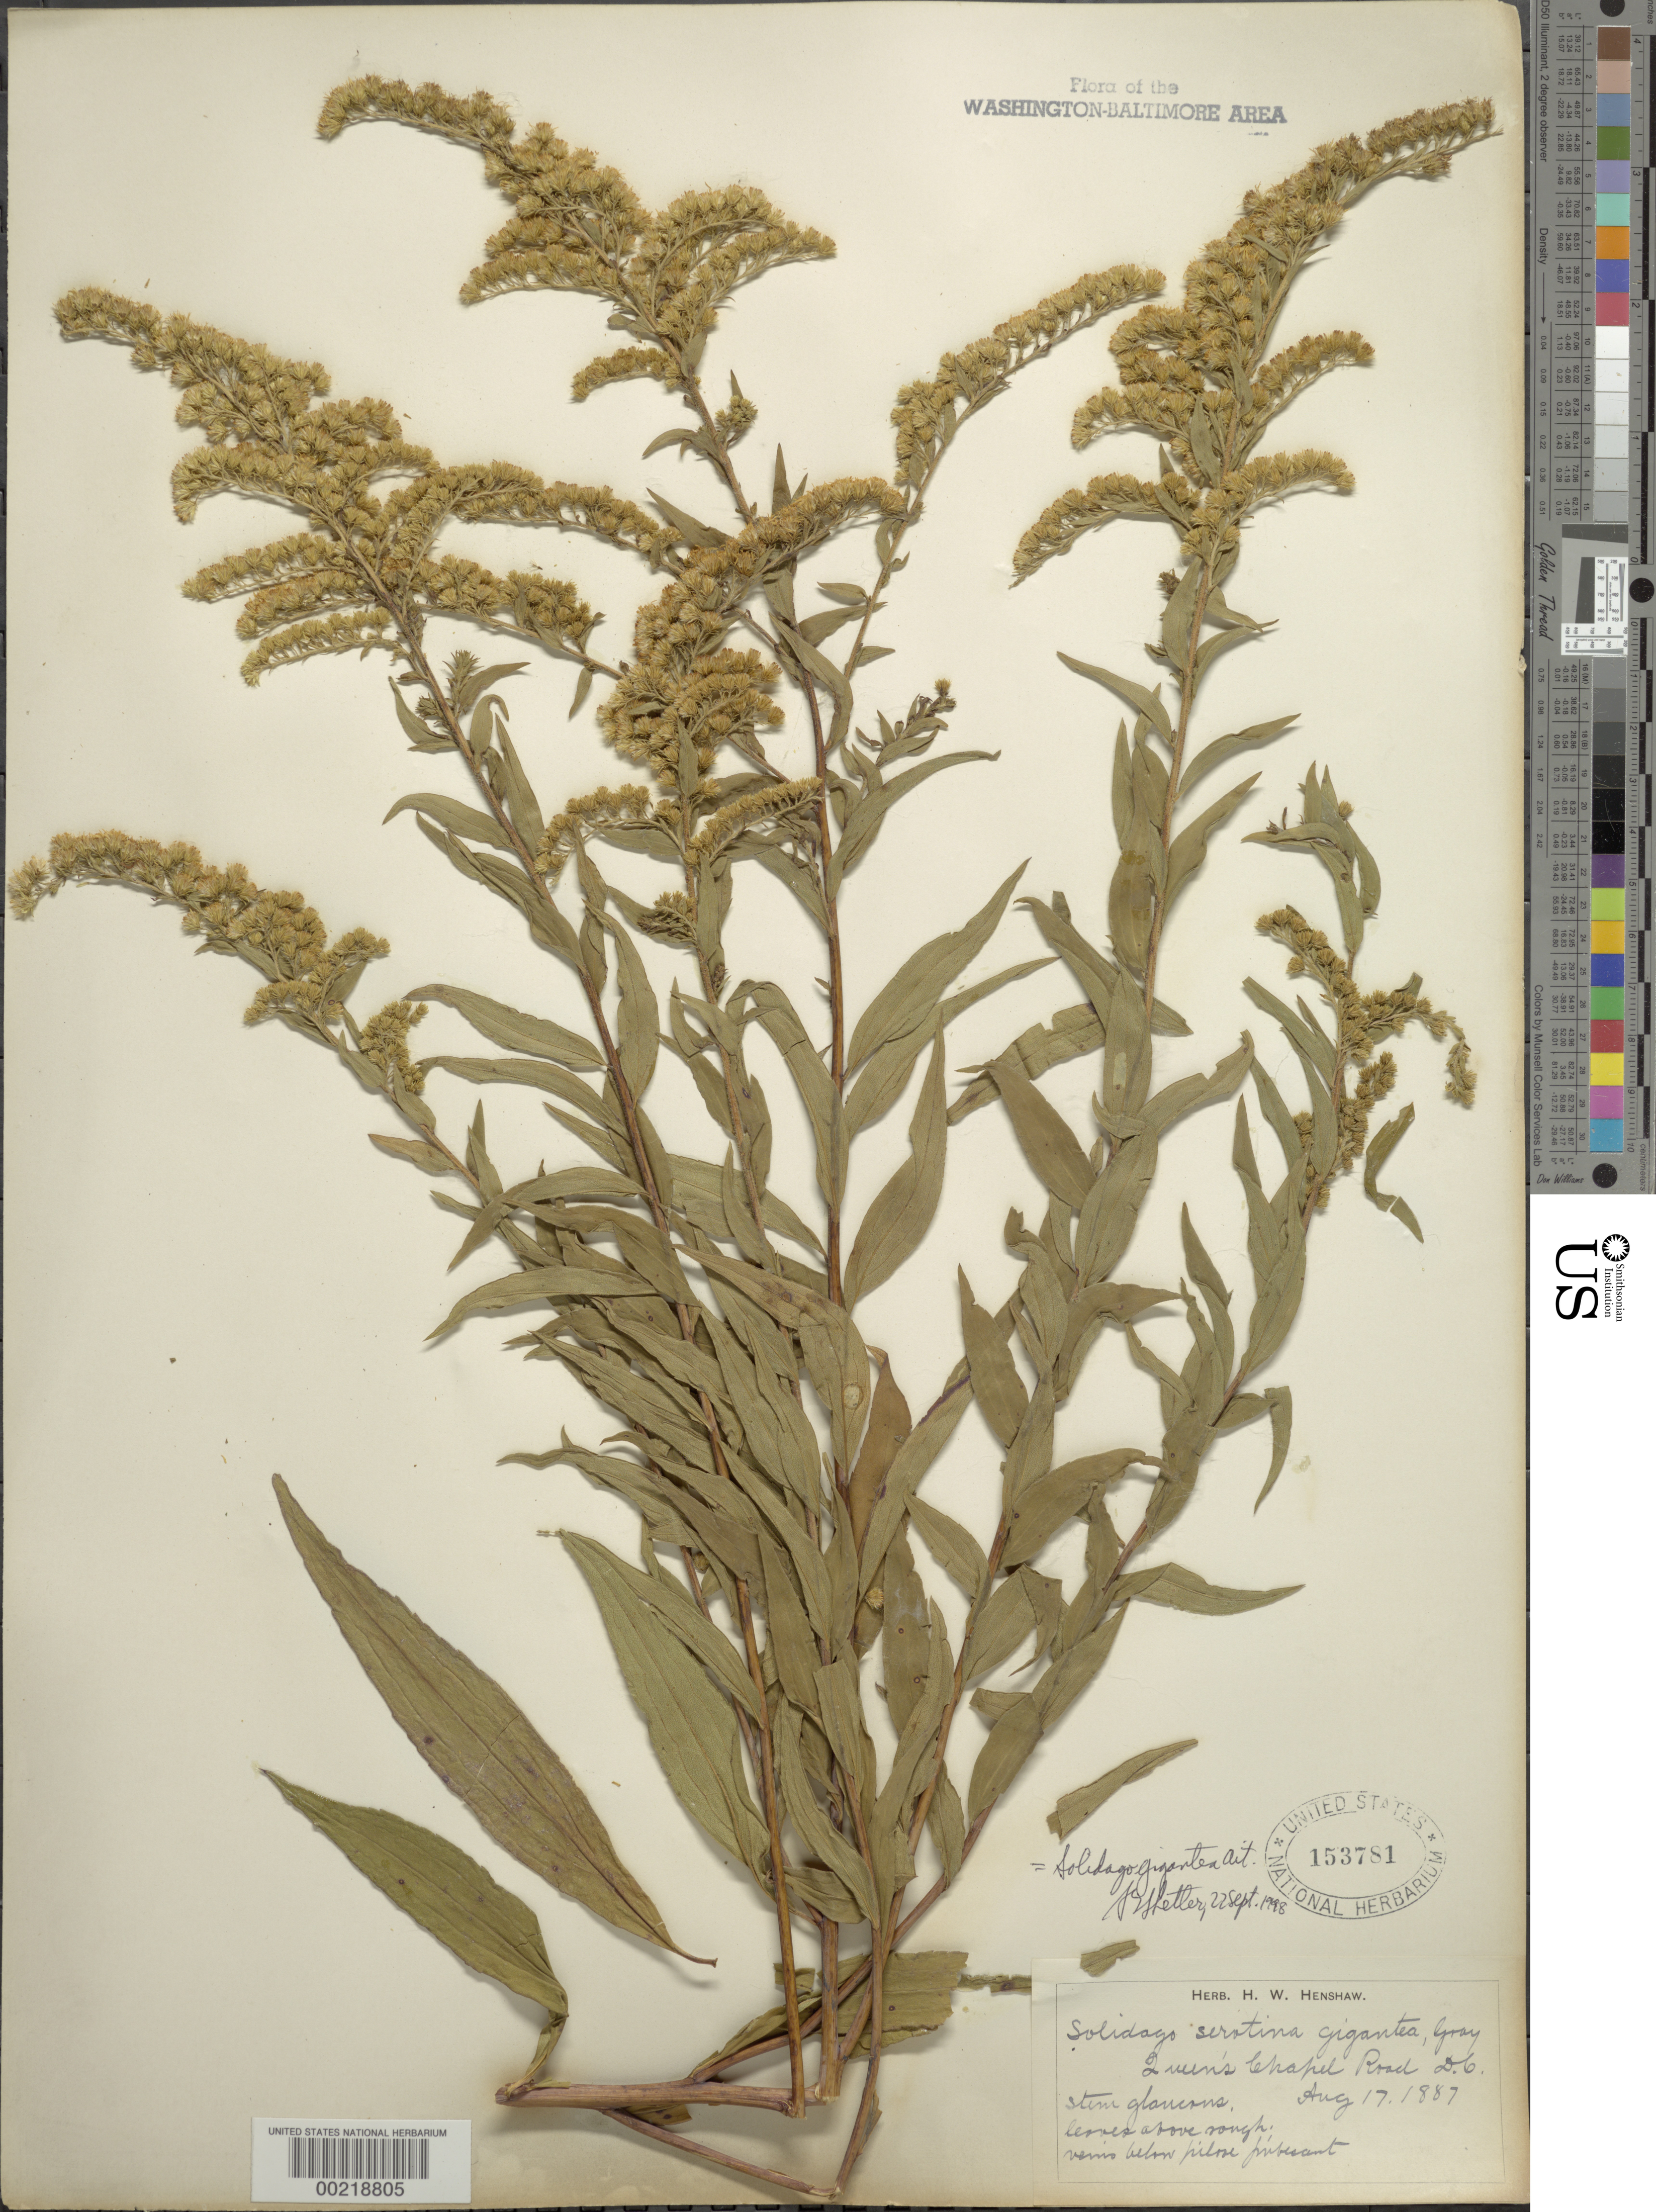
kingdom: Plantae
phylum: Tracheophyta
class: Magnoliopsida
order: Asterales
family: Asteraceae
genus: Solidago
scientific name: Solidago gigantea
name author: Aiton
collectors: H. Henshaw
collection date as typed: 17 Aug 1887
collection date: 1887-08-17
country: United States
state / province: District of Columbia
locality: Queens Chapel Road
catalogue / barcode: US 153781